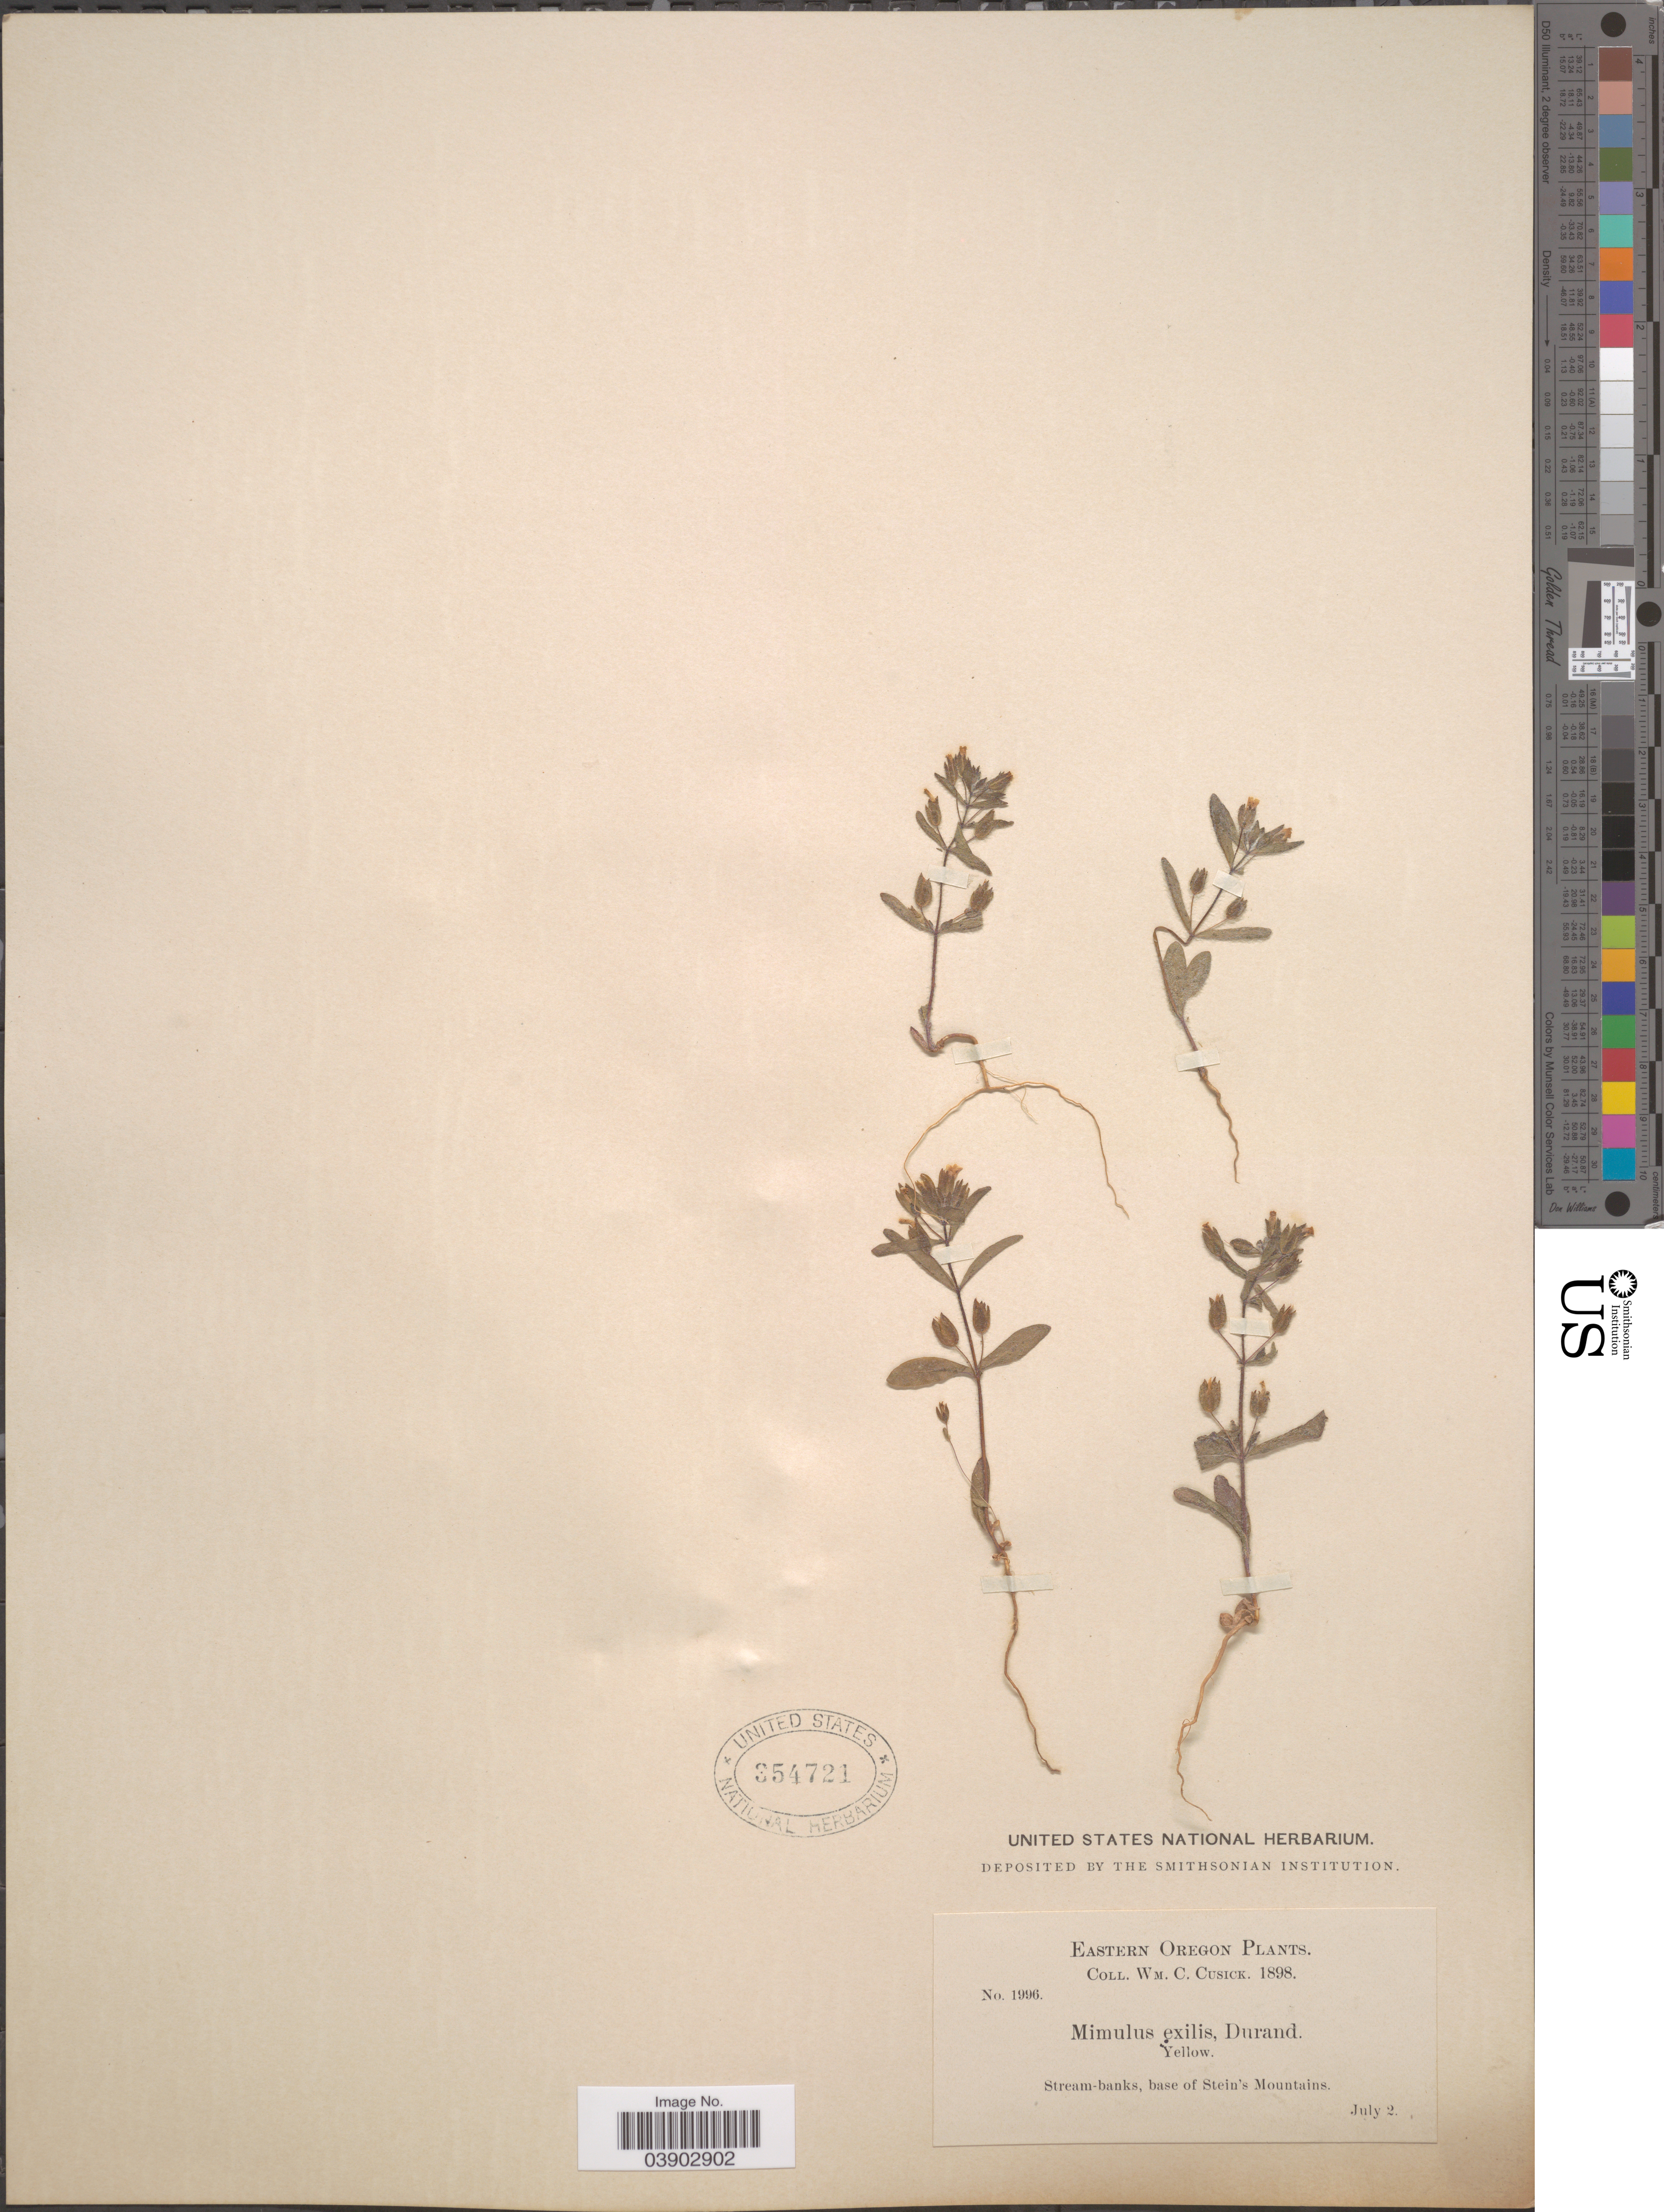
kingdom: Plantae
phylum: Tracheophyta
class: Magnoliopsida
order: Lamiales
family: Phrymaceae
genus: Mimetanthe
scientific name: Mimetanthe pilosa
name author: (Benth.) Greene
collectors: W. C. Cusick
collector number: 1996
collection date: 1898-07-02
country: United States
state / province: Oregon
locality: Eastern Oregon. Base of Stein's Mountains.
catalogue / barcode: US 354721